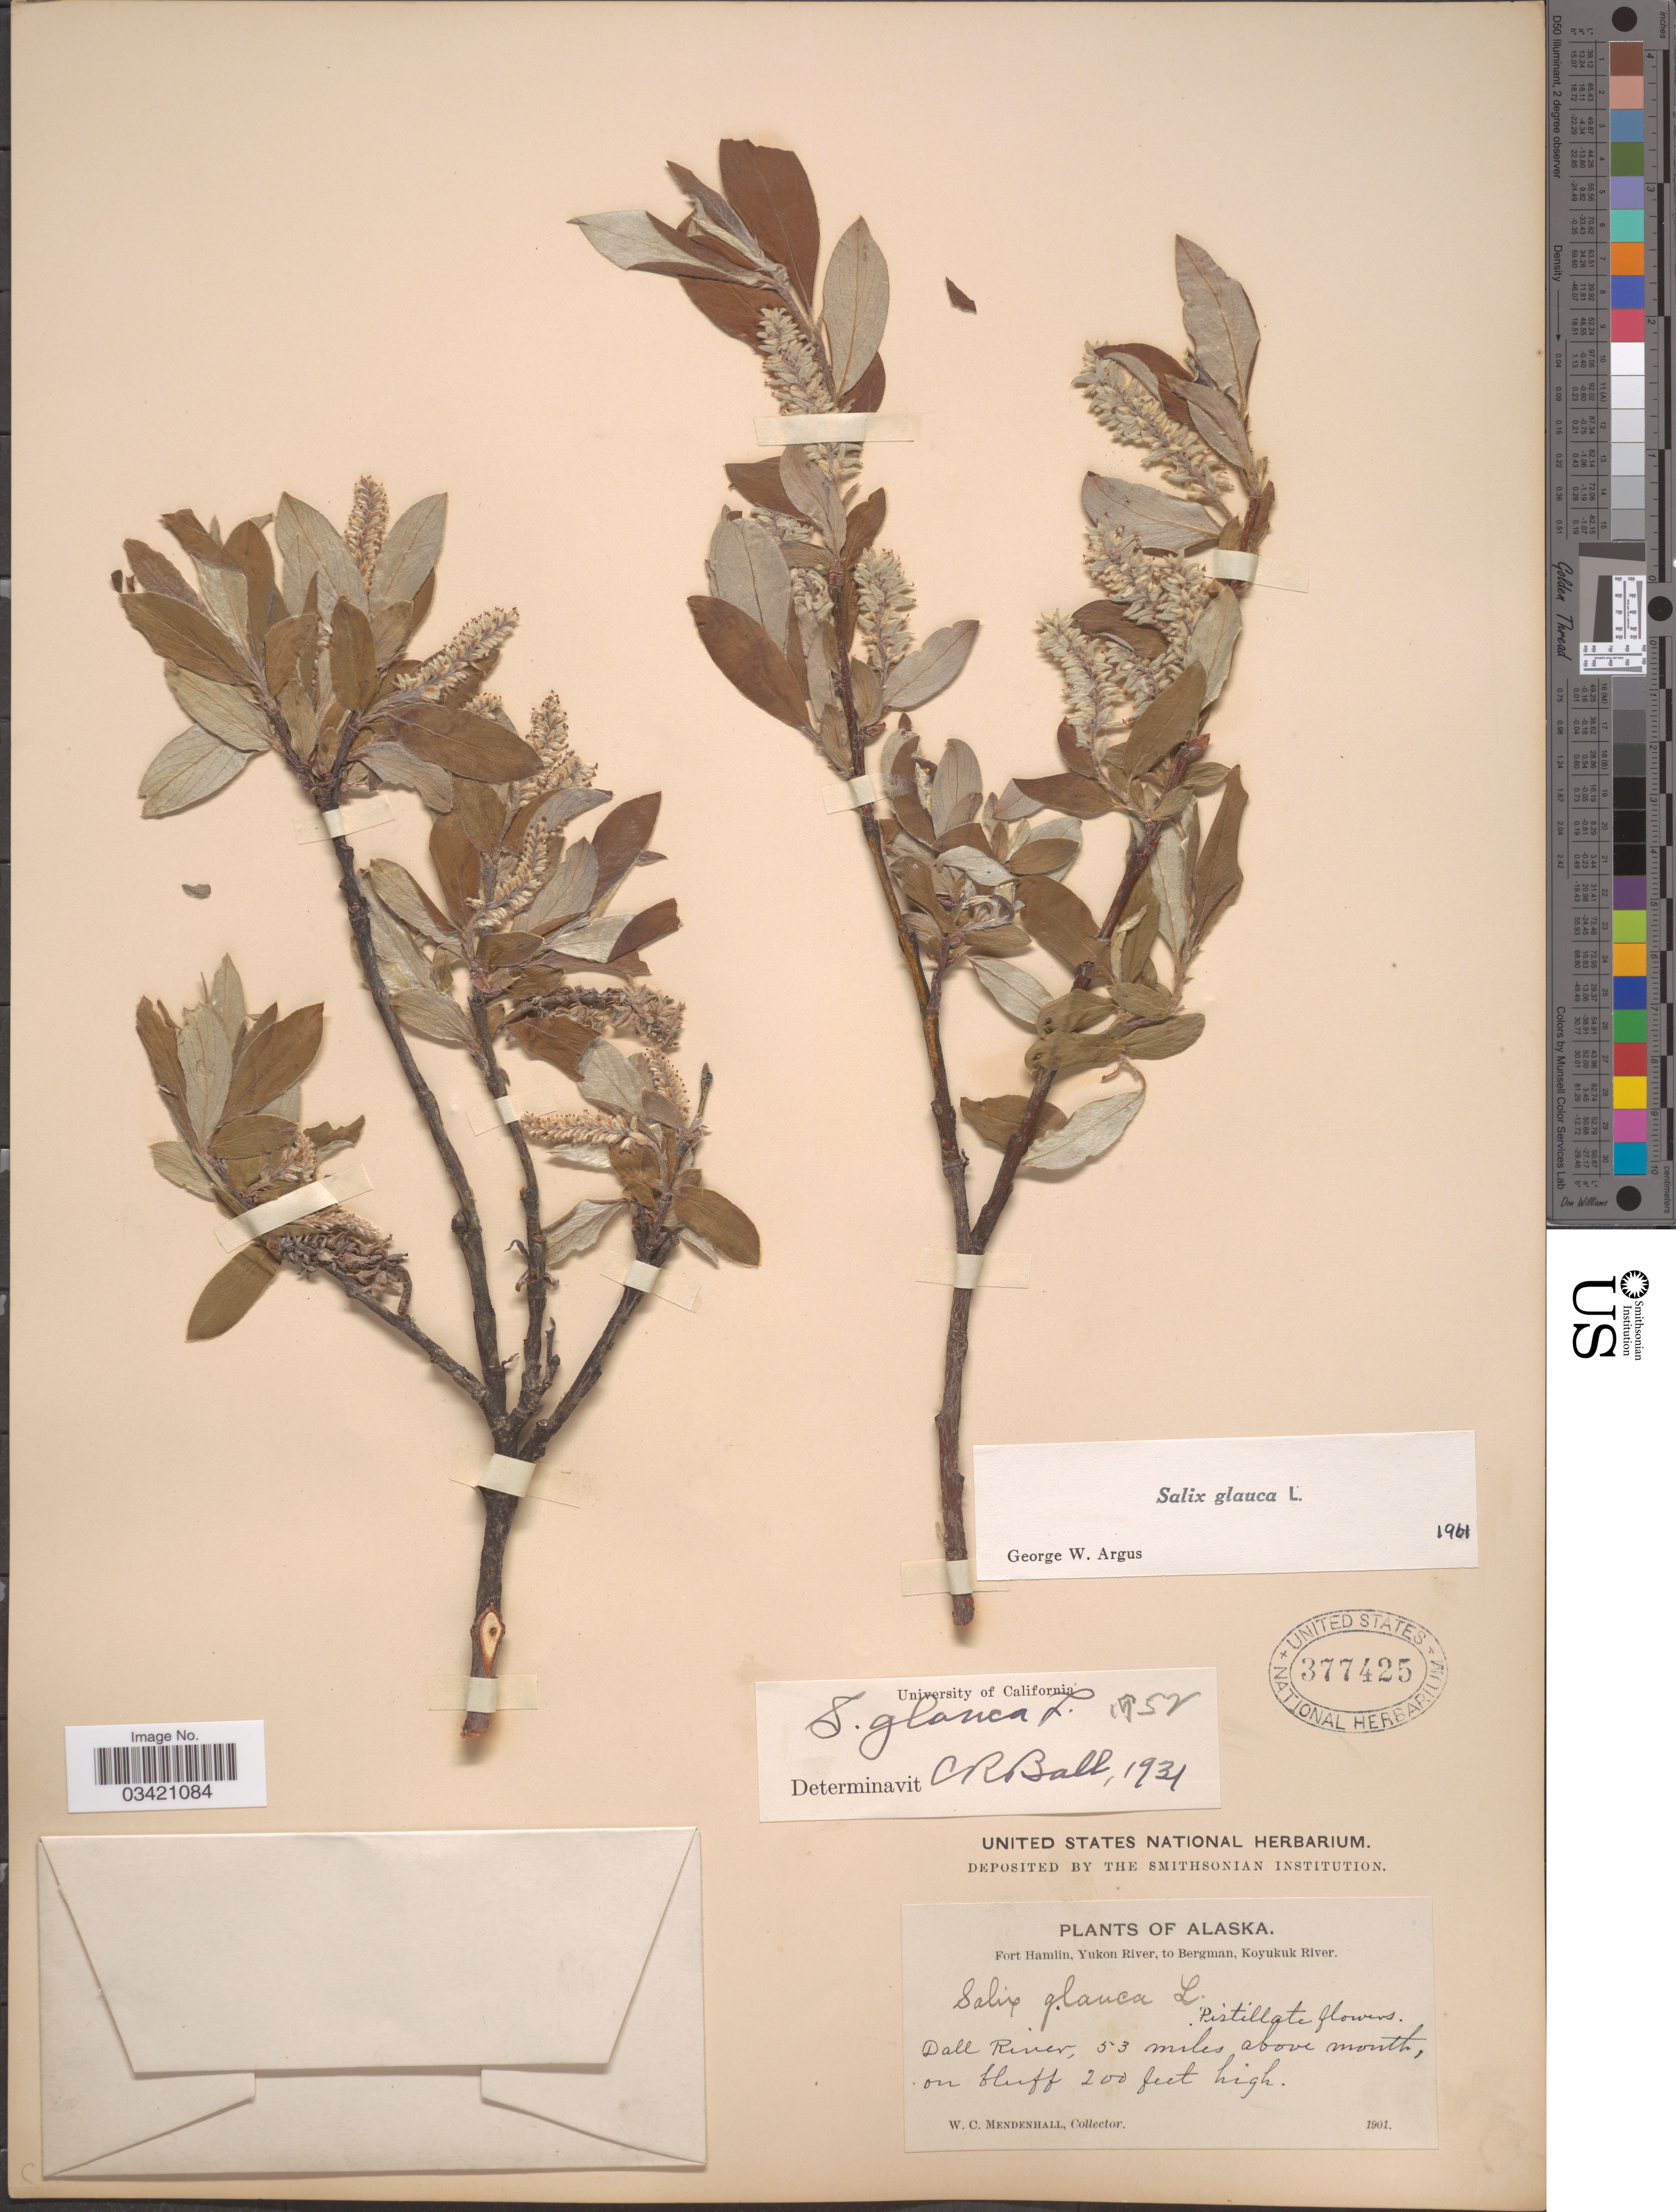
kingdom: Plantae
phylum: Tracheophyta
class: Magnoliopsida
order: Malpighiales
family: Salicaceae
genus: Salix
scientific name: Salix glauca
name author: L.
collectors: W. Mendenhall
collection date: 1901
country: United States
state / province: Alaska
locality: Fort Hamlin, Yukon River, to Bergman, Koyukuk River. Dall River, 53 miles above mouth.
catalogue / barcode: US 377425